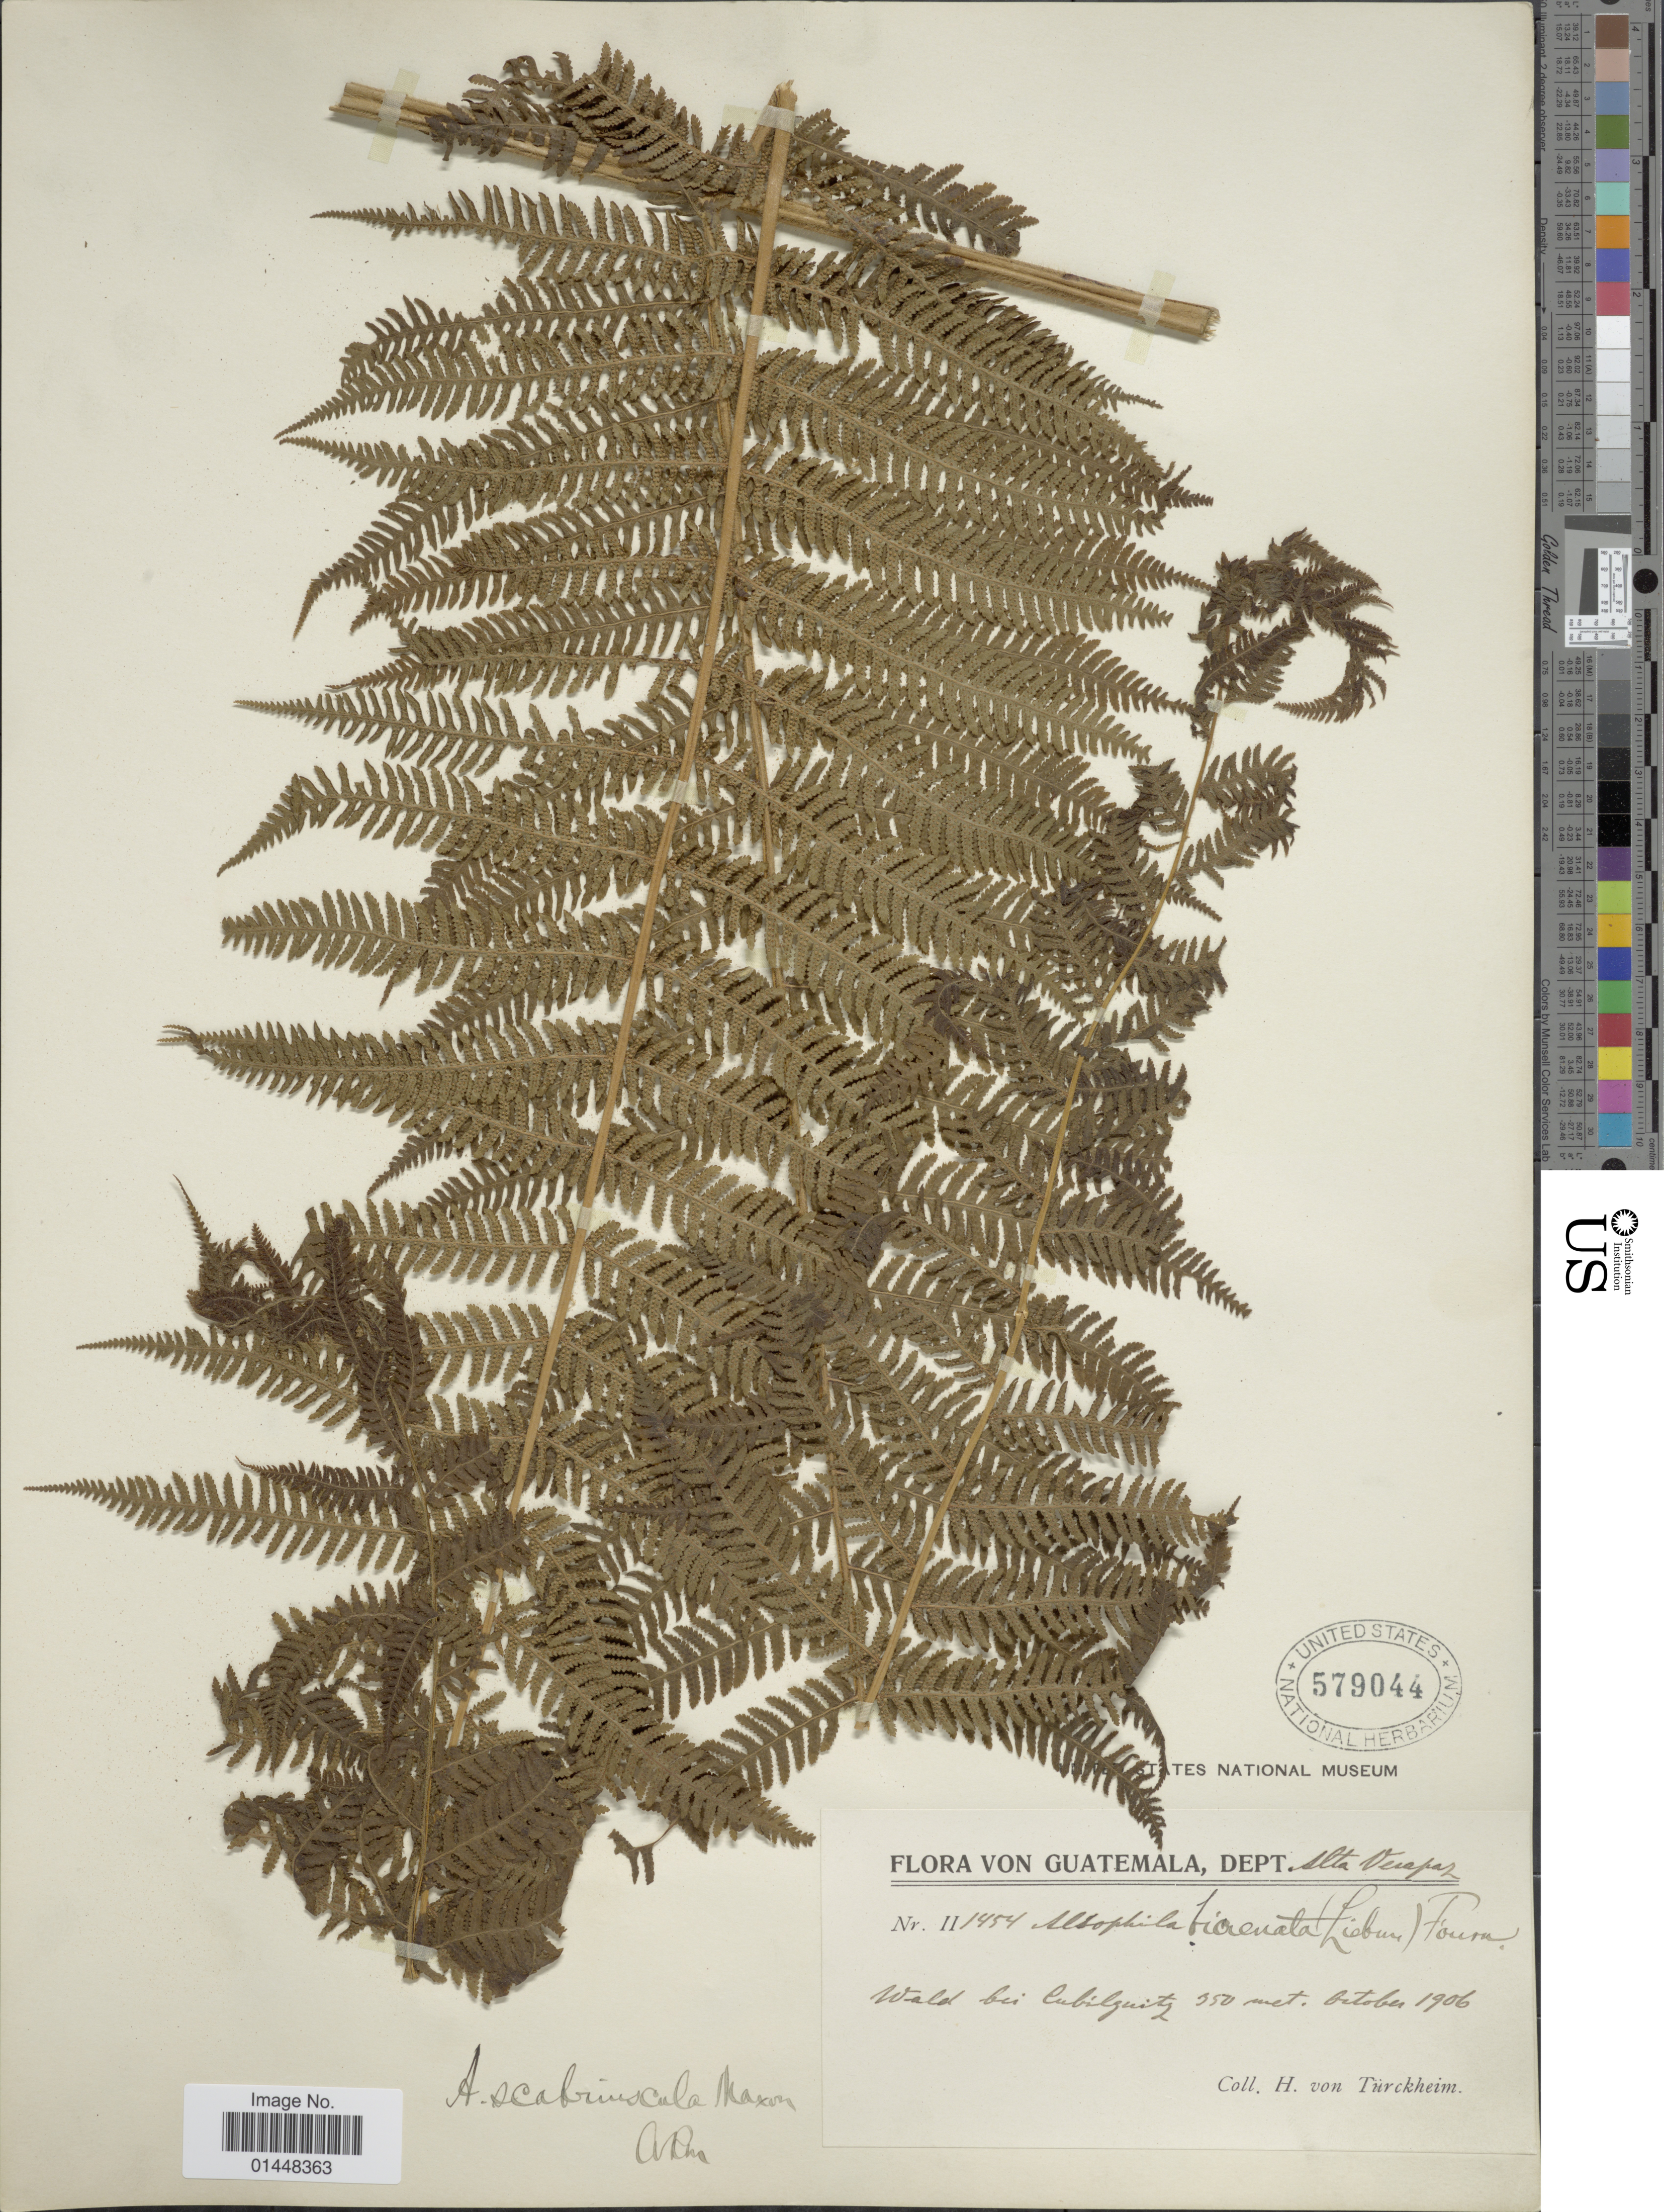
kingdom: Plantae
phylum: Tracheophyta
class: Polypodiopsida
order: Cyatheales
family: Cyatheaceae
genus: Cyathea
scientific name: Cyathea bicrenata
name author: Liebm.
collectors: H. von Türckheim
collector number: II 1454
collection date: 1906-10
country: Guatemala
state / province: Alta Verapaz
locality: Wald bei Cubilgüitz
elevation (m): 350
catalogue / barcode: US 579044